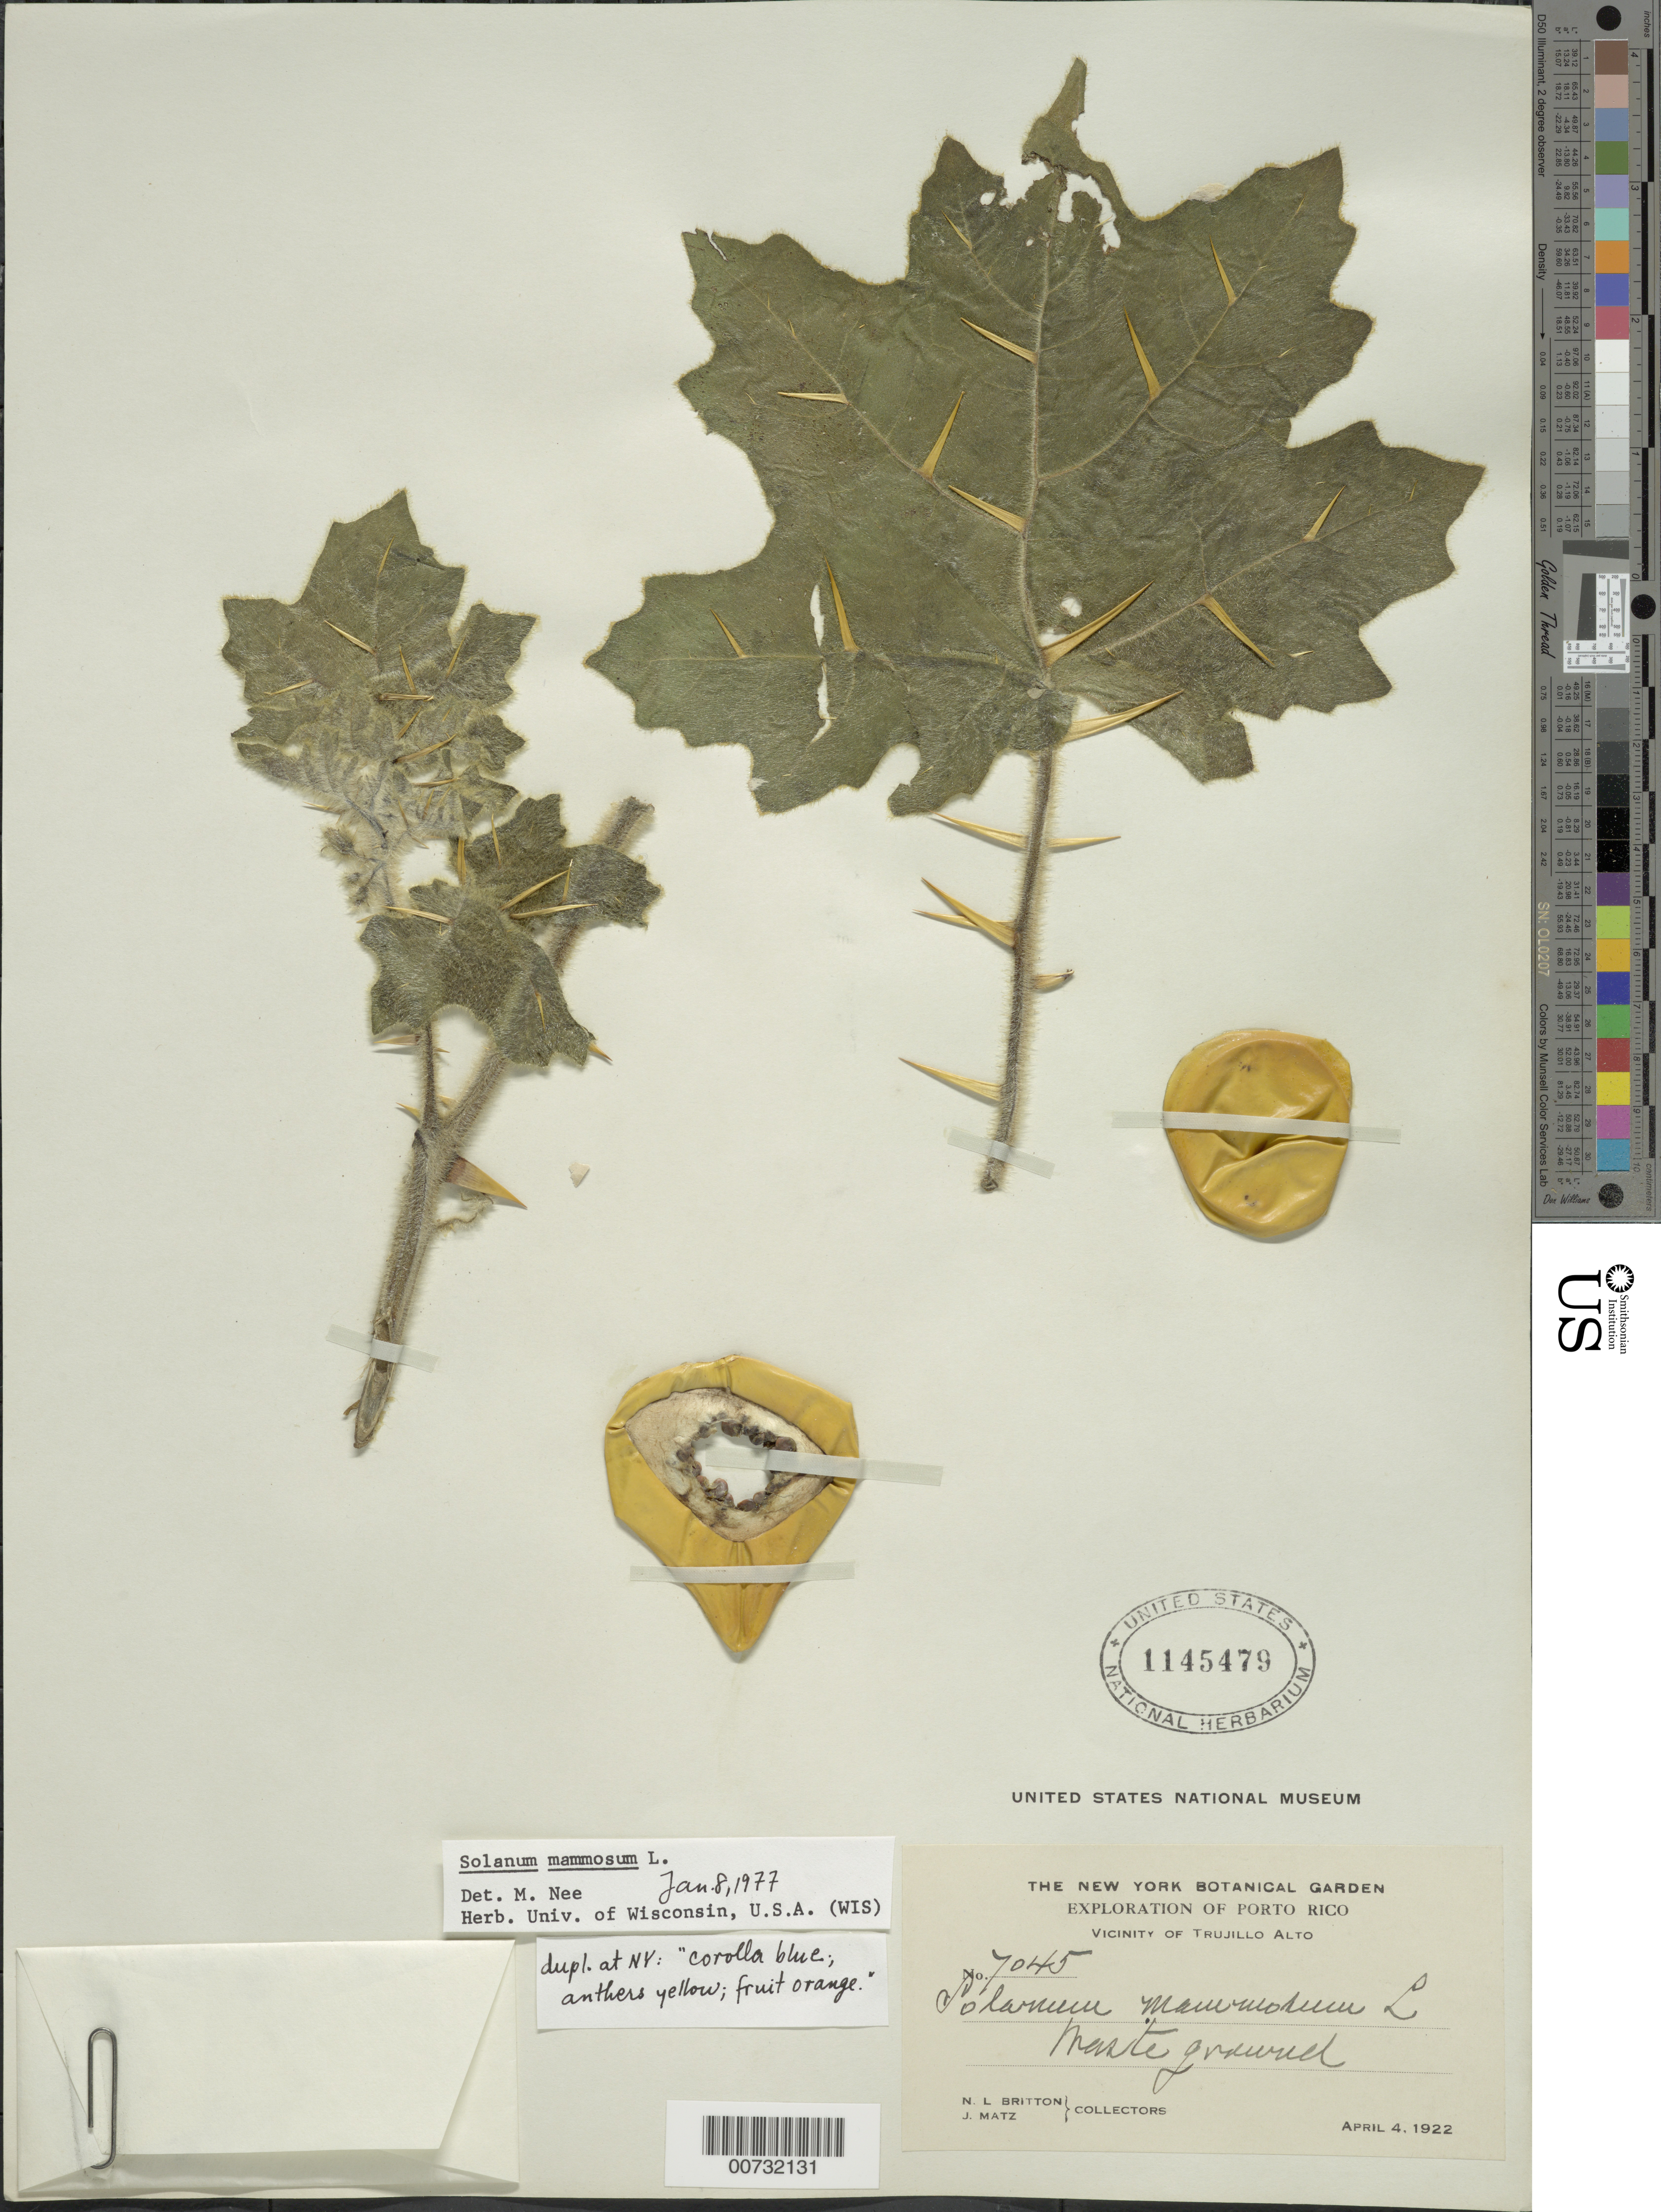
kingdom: Plantae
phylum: Tracheophyta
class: Magnoliopsida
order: Solanales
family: Solanaceae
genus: Solanum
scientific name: Solanum mammosum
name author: L.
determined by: Nee, Michael H.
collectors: N. Britton & J. Matz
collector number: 7045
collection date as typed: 04 Apr 1922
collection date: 1922-04-04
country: Puerto Rico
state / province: Trujillo Alto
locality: Trujillo Alto, vic of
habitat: Waste ground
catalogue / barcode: US 1145479